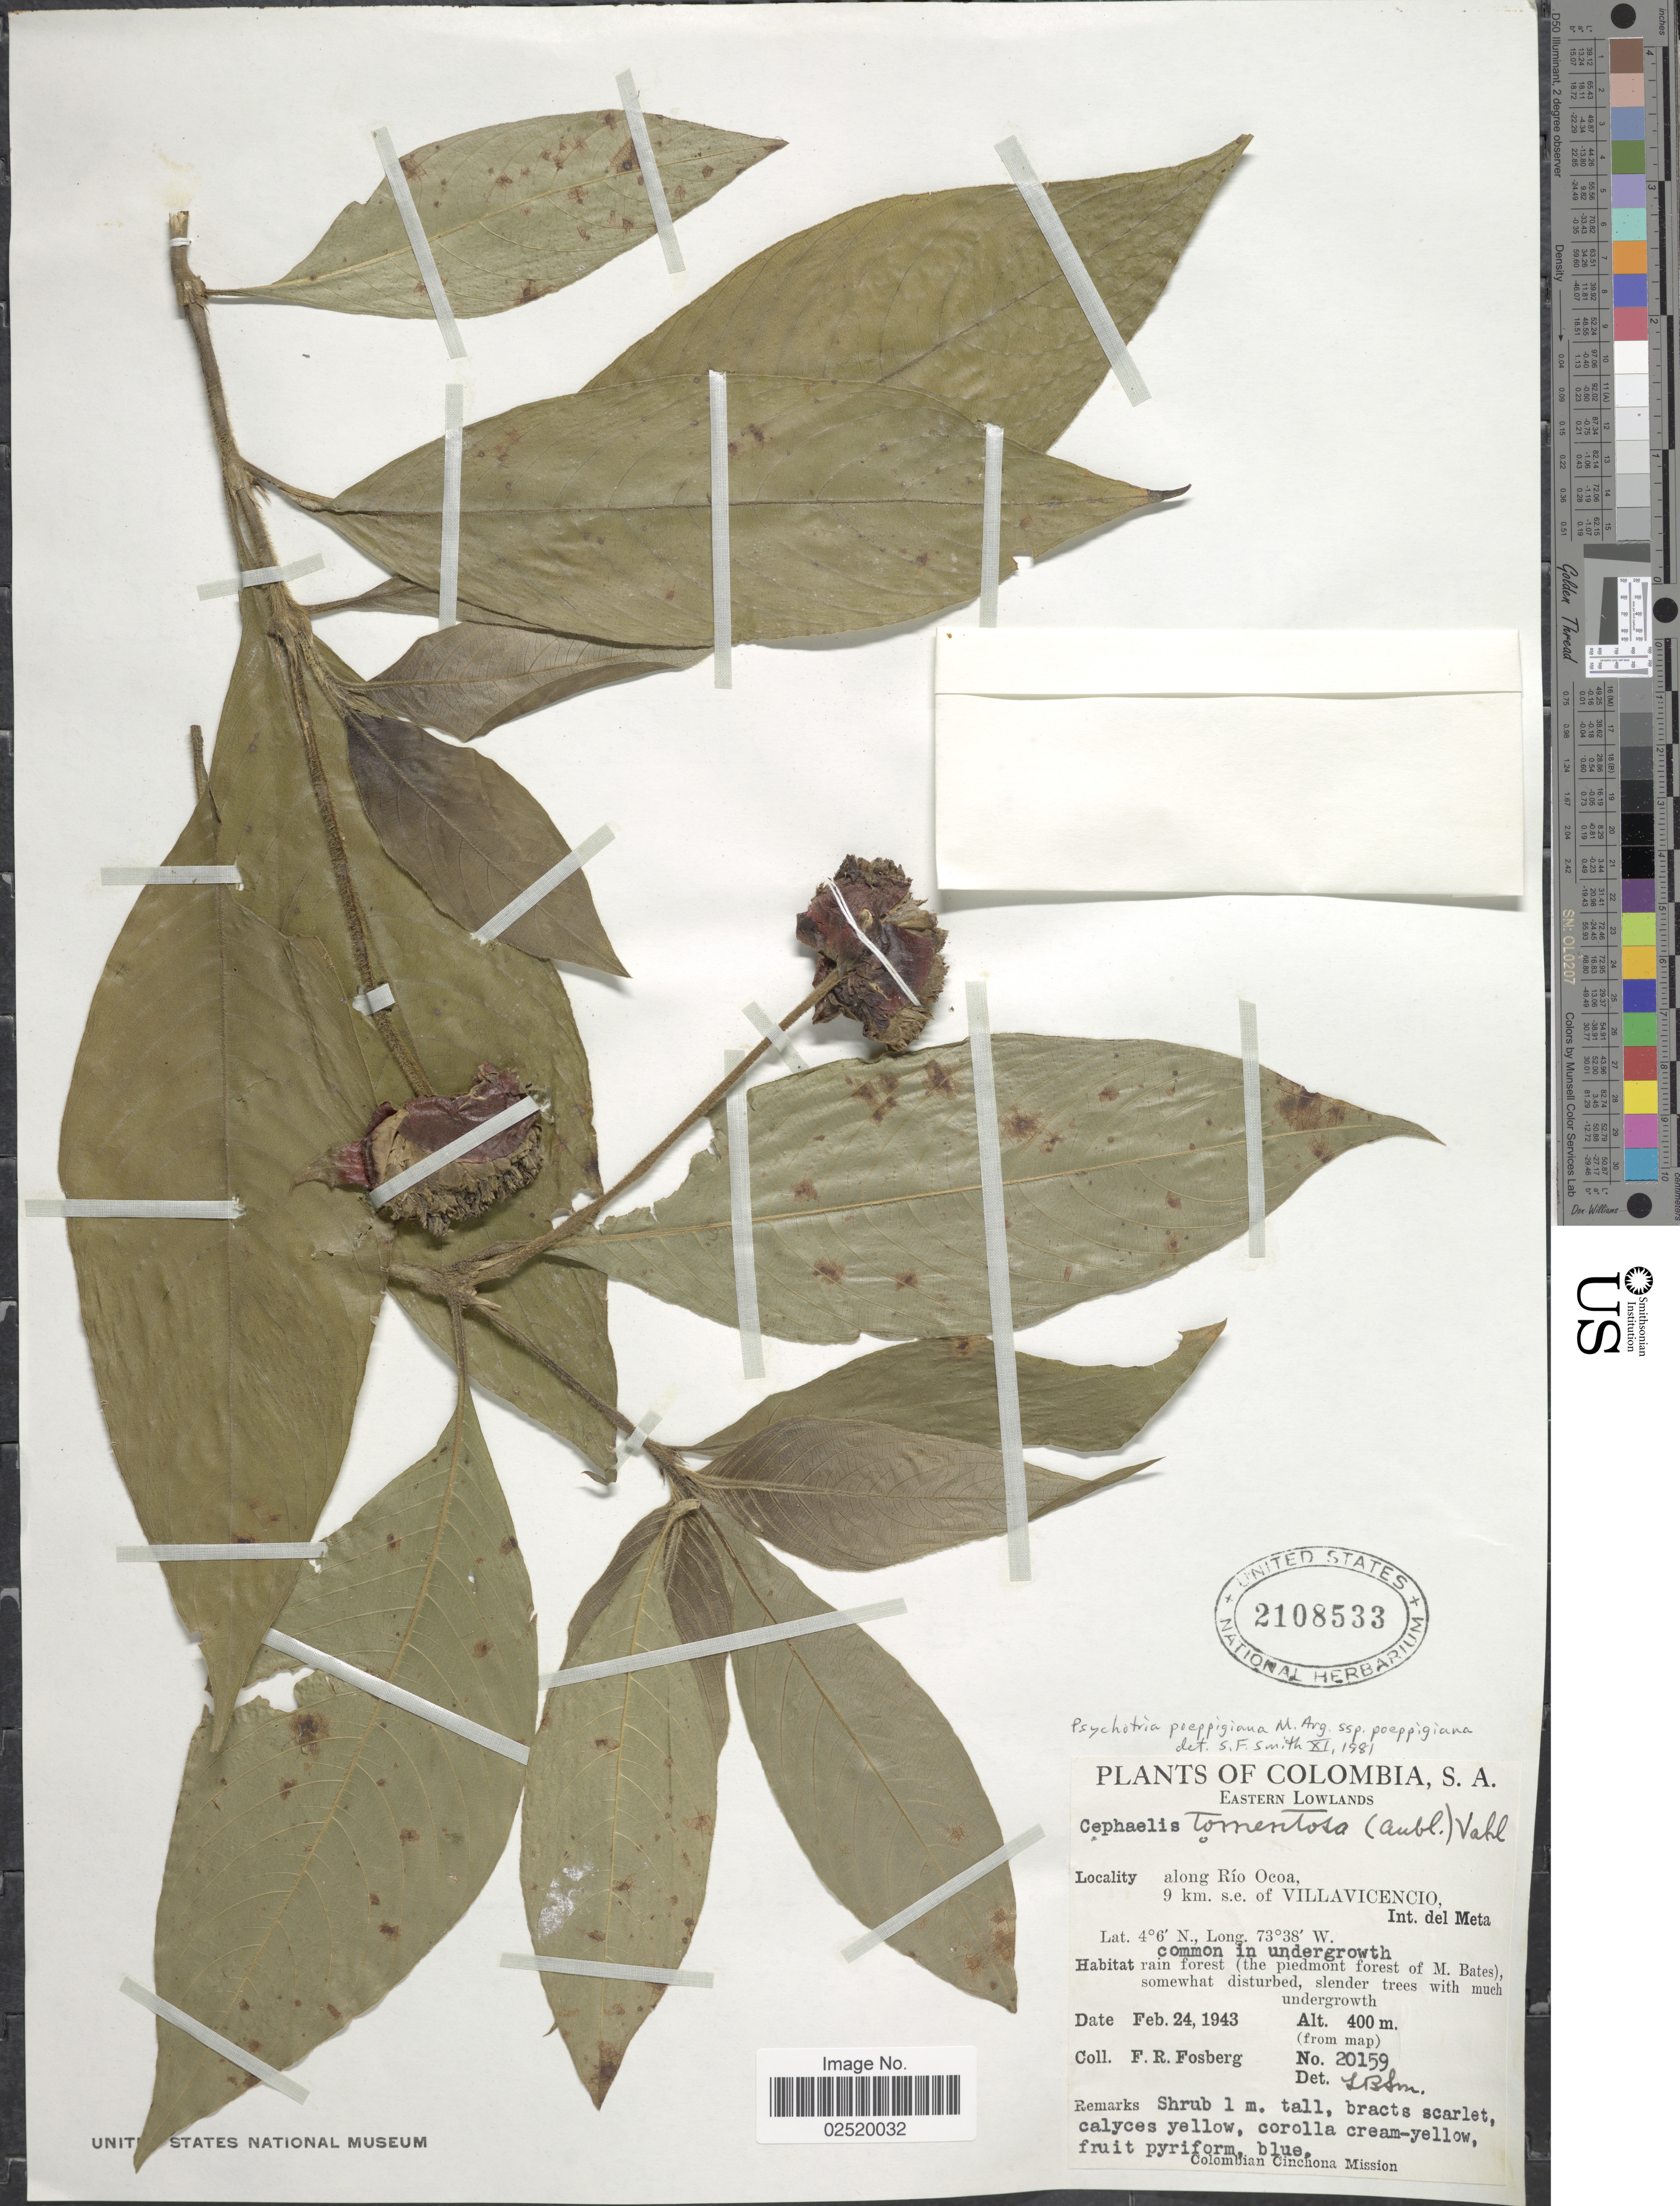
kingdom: Plantae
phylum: Tracheophyta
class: Magnoliopsida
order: Gentianales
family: Rubiaceae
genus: Psychotria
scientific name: Psychotria poeppigiana subsp. poeppigiana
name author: Müll. Arg.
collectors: F. R. Fosberg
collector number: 20159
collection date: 1943-02-24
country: Colombia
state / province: Meta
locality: Eastern Lowlands, along Rio Ocoa, 9 km. s.e. of Villavicencio, Int. del Meta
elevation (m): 400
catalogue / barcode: US 2108533